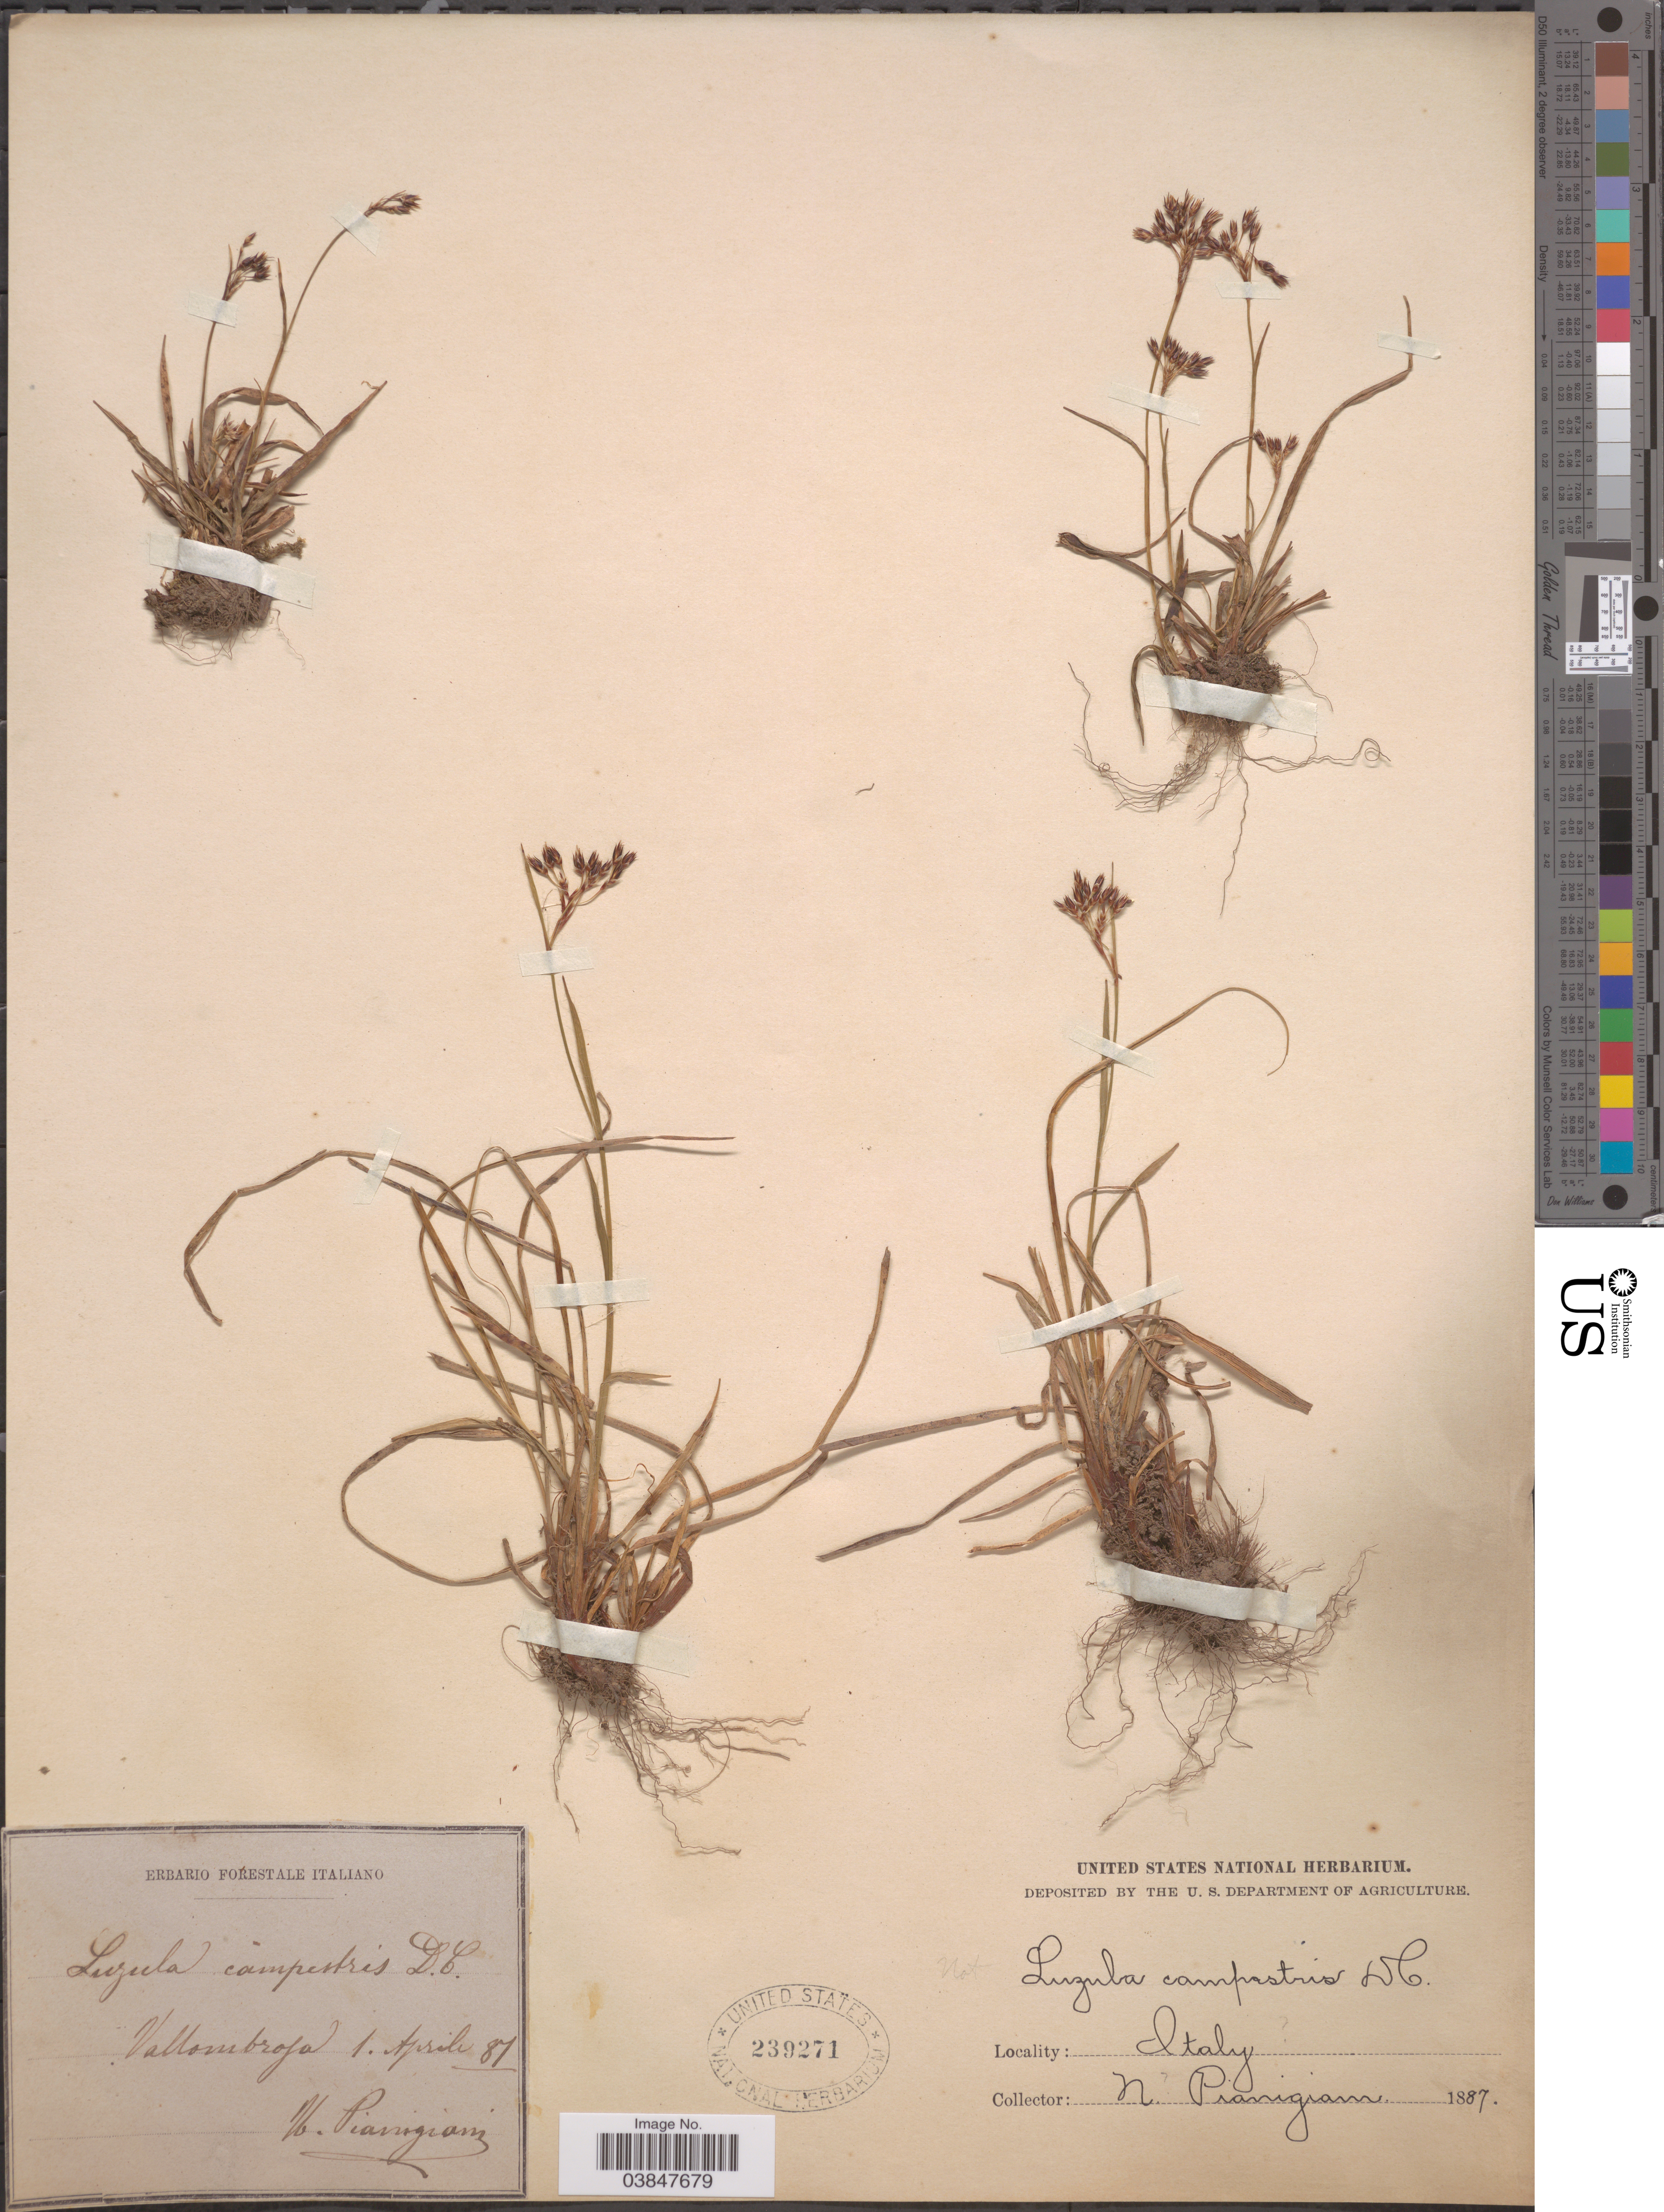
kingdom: Plantae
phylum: Tracheophyta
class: Liliopsida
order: Poales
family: Juncaceae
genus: Luzula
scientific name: Luzula campestris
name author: (L.) DC.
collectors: N. Pianigiani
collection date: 1887-04-01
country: Italy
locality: Vallombrofa.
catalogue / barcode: US 239271